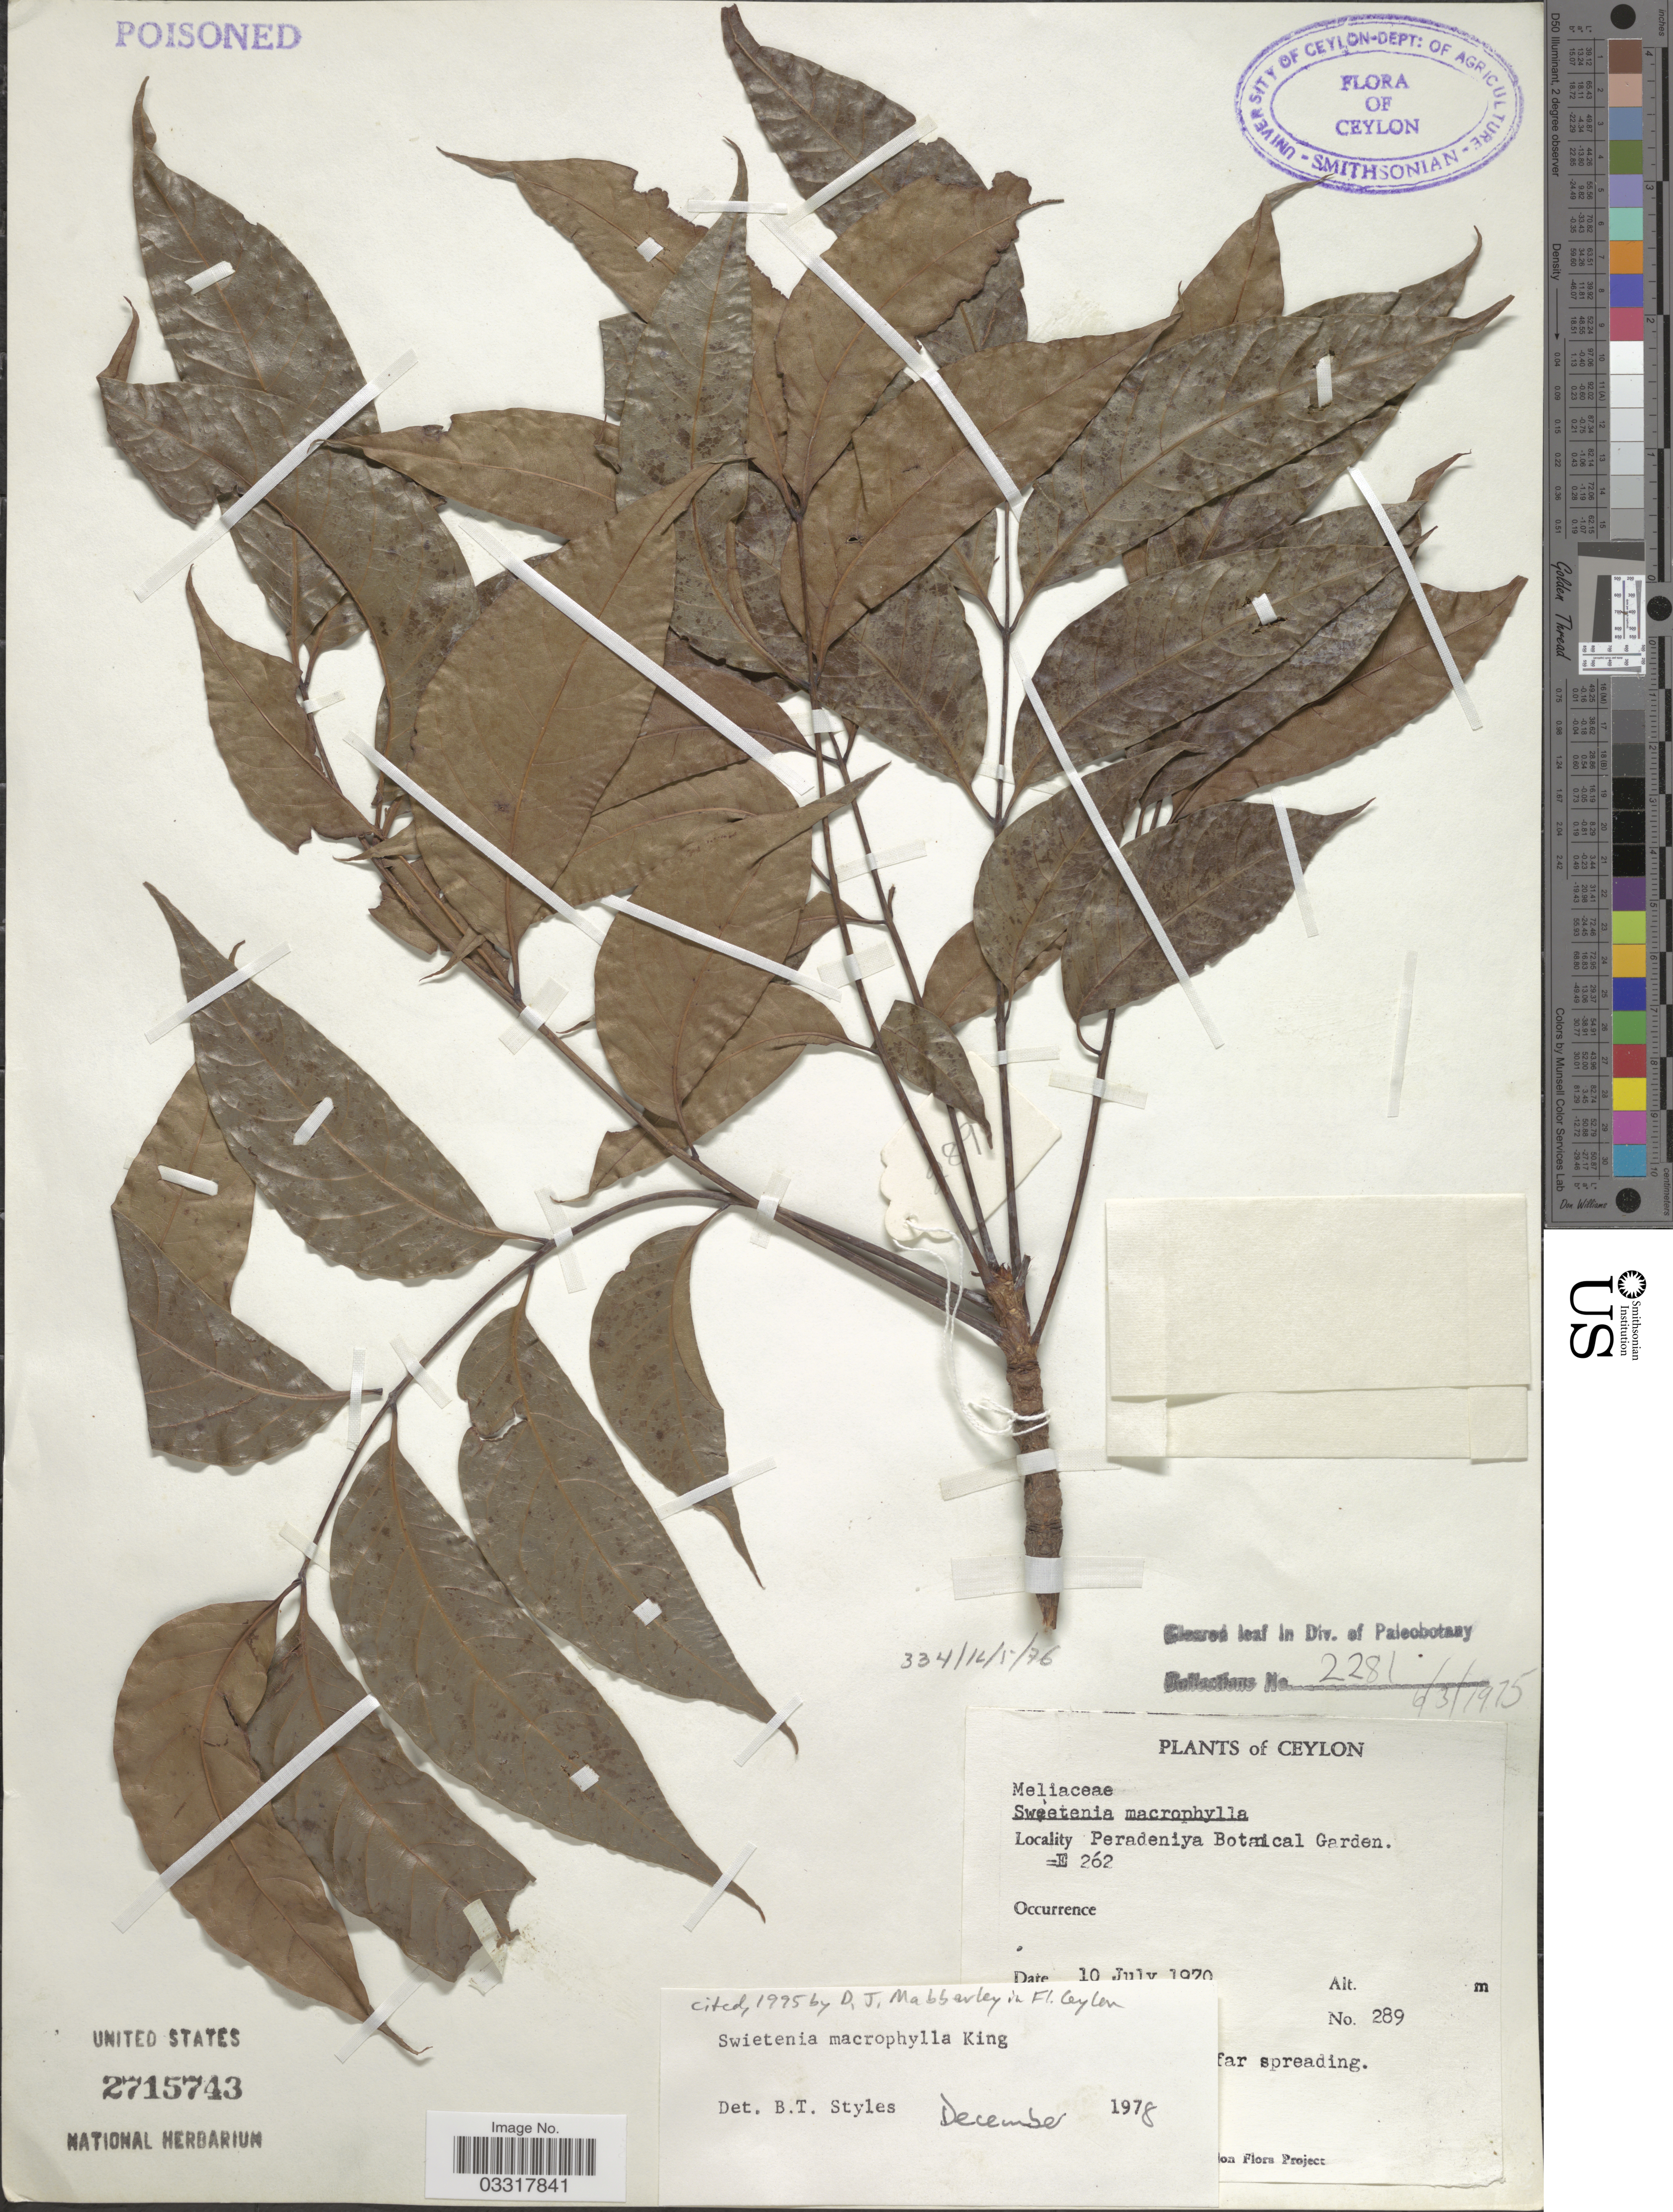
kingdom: Plantae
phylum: Tracheophyta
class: Magnoliopsida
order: Sapindales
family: Meliaceae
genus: Swietenia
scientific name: Swietenia macrophylla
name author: King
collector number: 289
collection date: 1970-07-10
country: Sri Lanka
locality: Ceylon. Perandeniya Botanical Garden. E 262.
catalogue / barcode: US 2715743